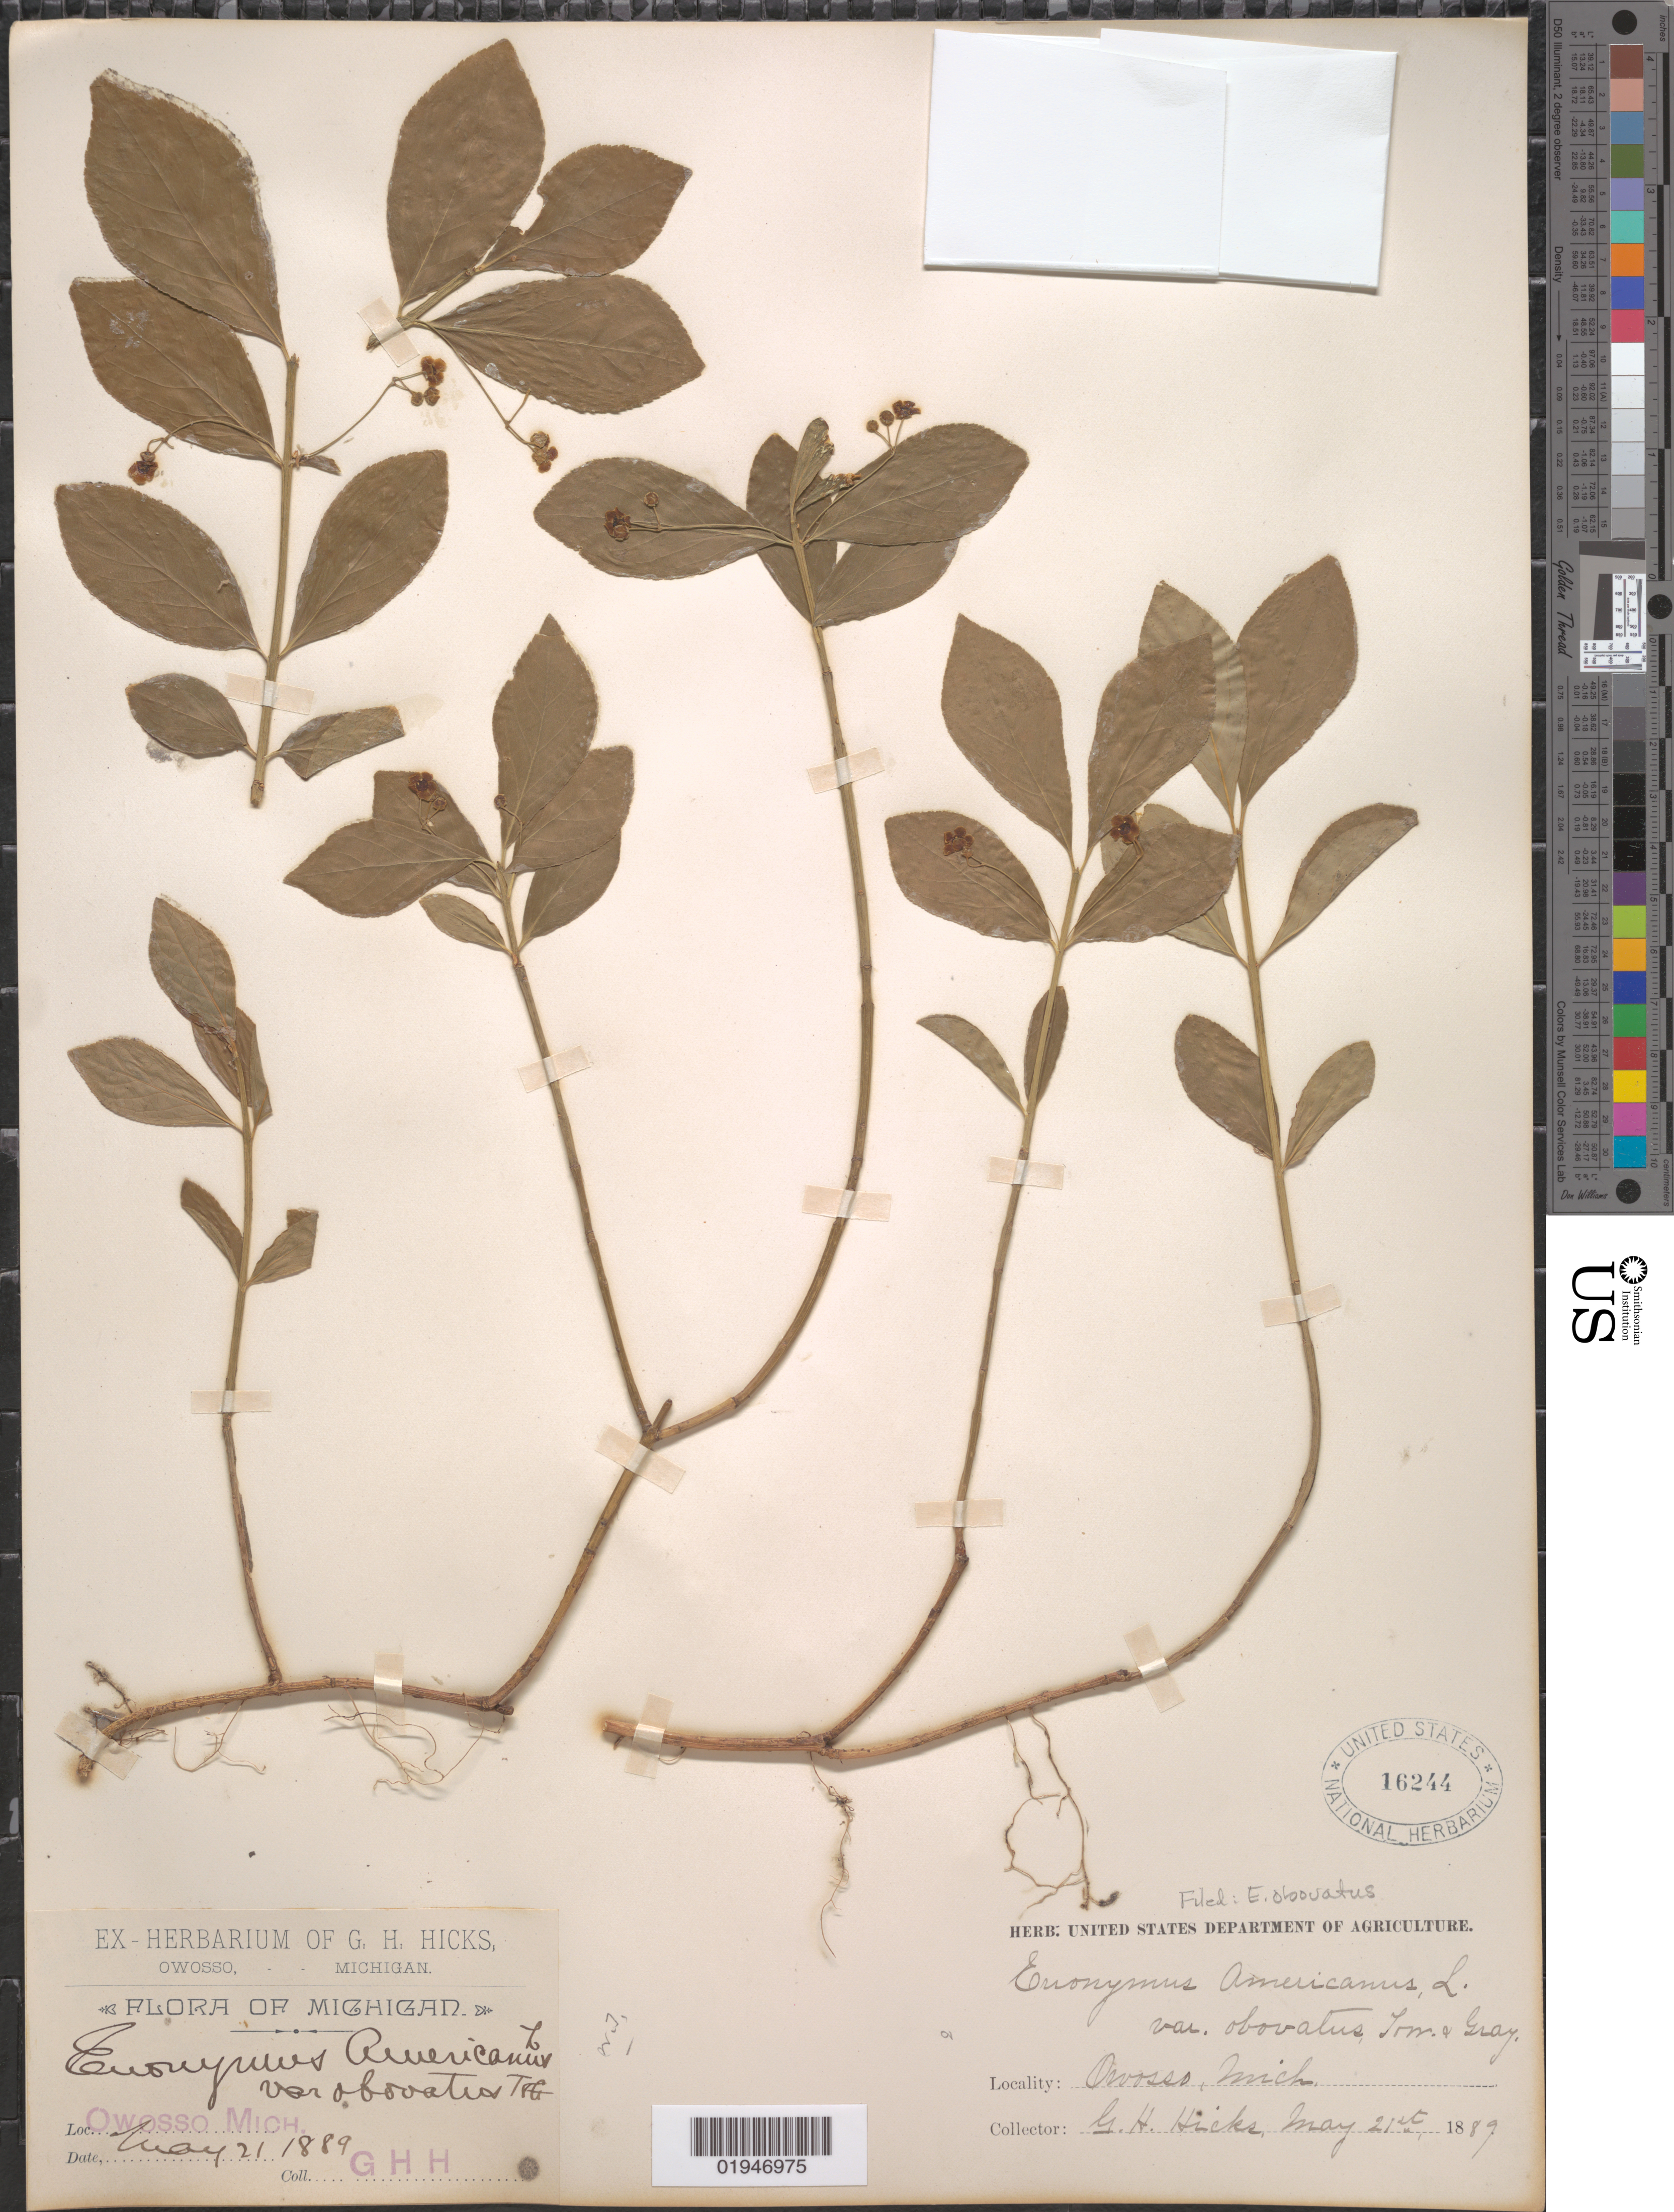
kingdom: Plantae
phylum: Tracheophyta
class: Magnoliopsida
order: Celastrales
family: Celastraceae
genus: Euonymus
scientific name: Euonymus obovatus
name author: Nutt.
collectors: G. Hicks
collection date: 1889-05-21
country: United States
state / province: Michigan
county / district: Shiawassee County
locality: Owosso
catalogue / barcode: US 16244